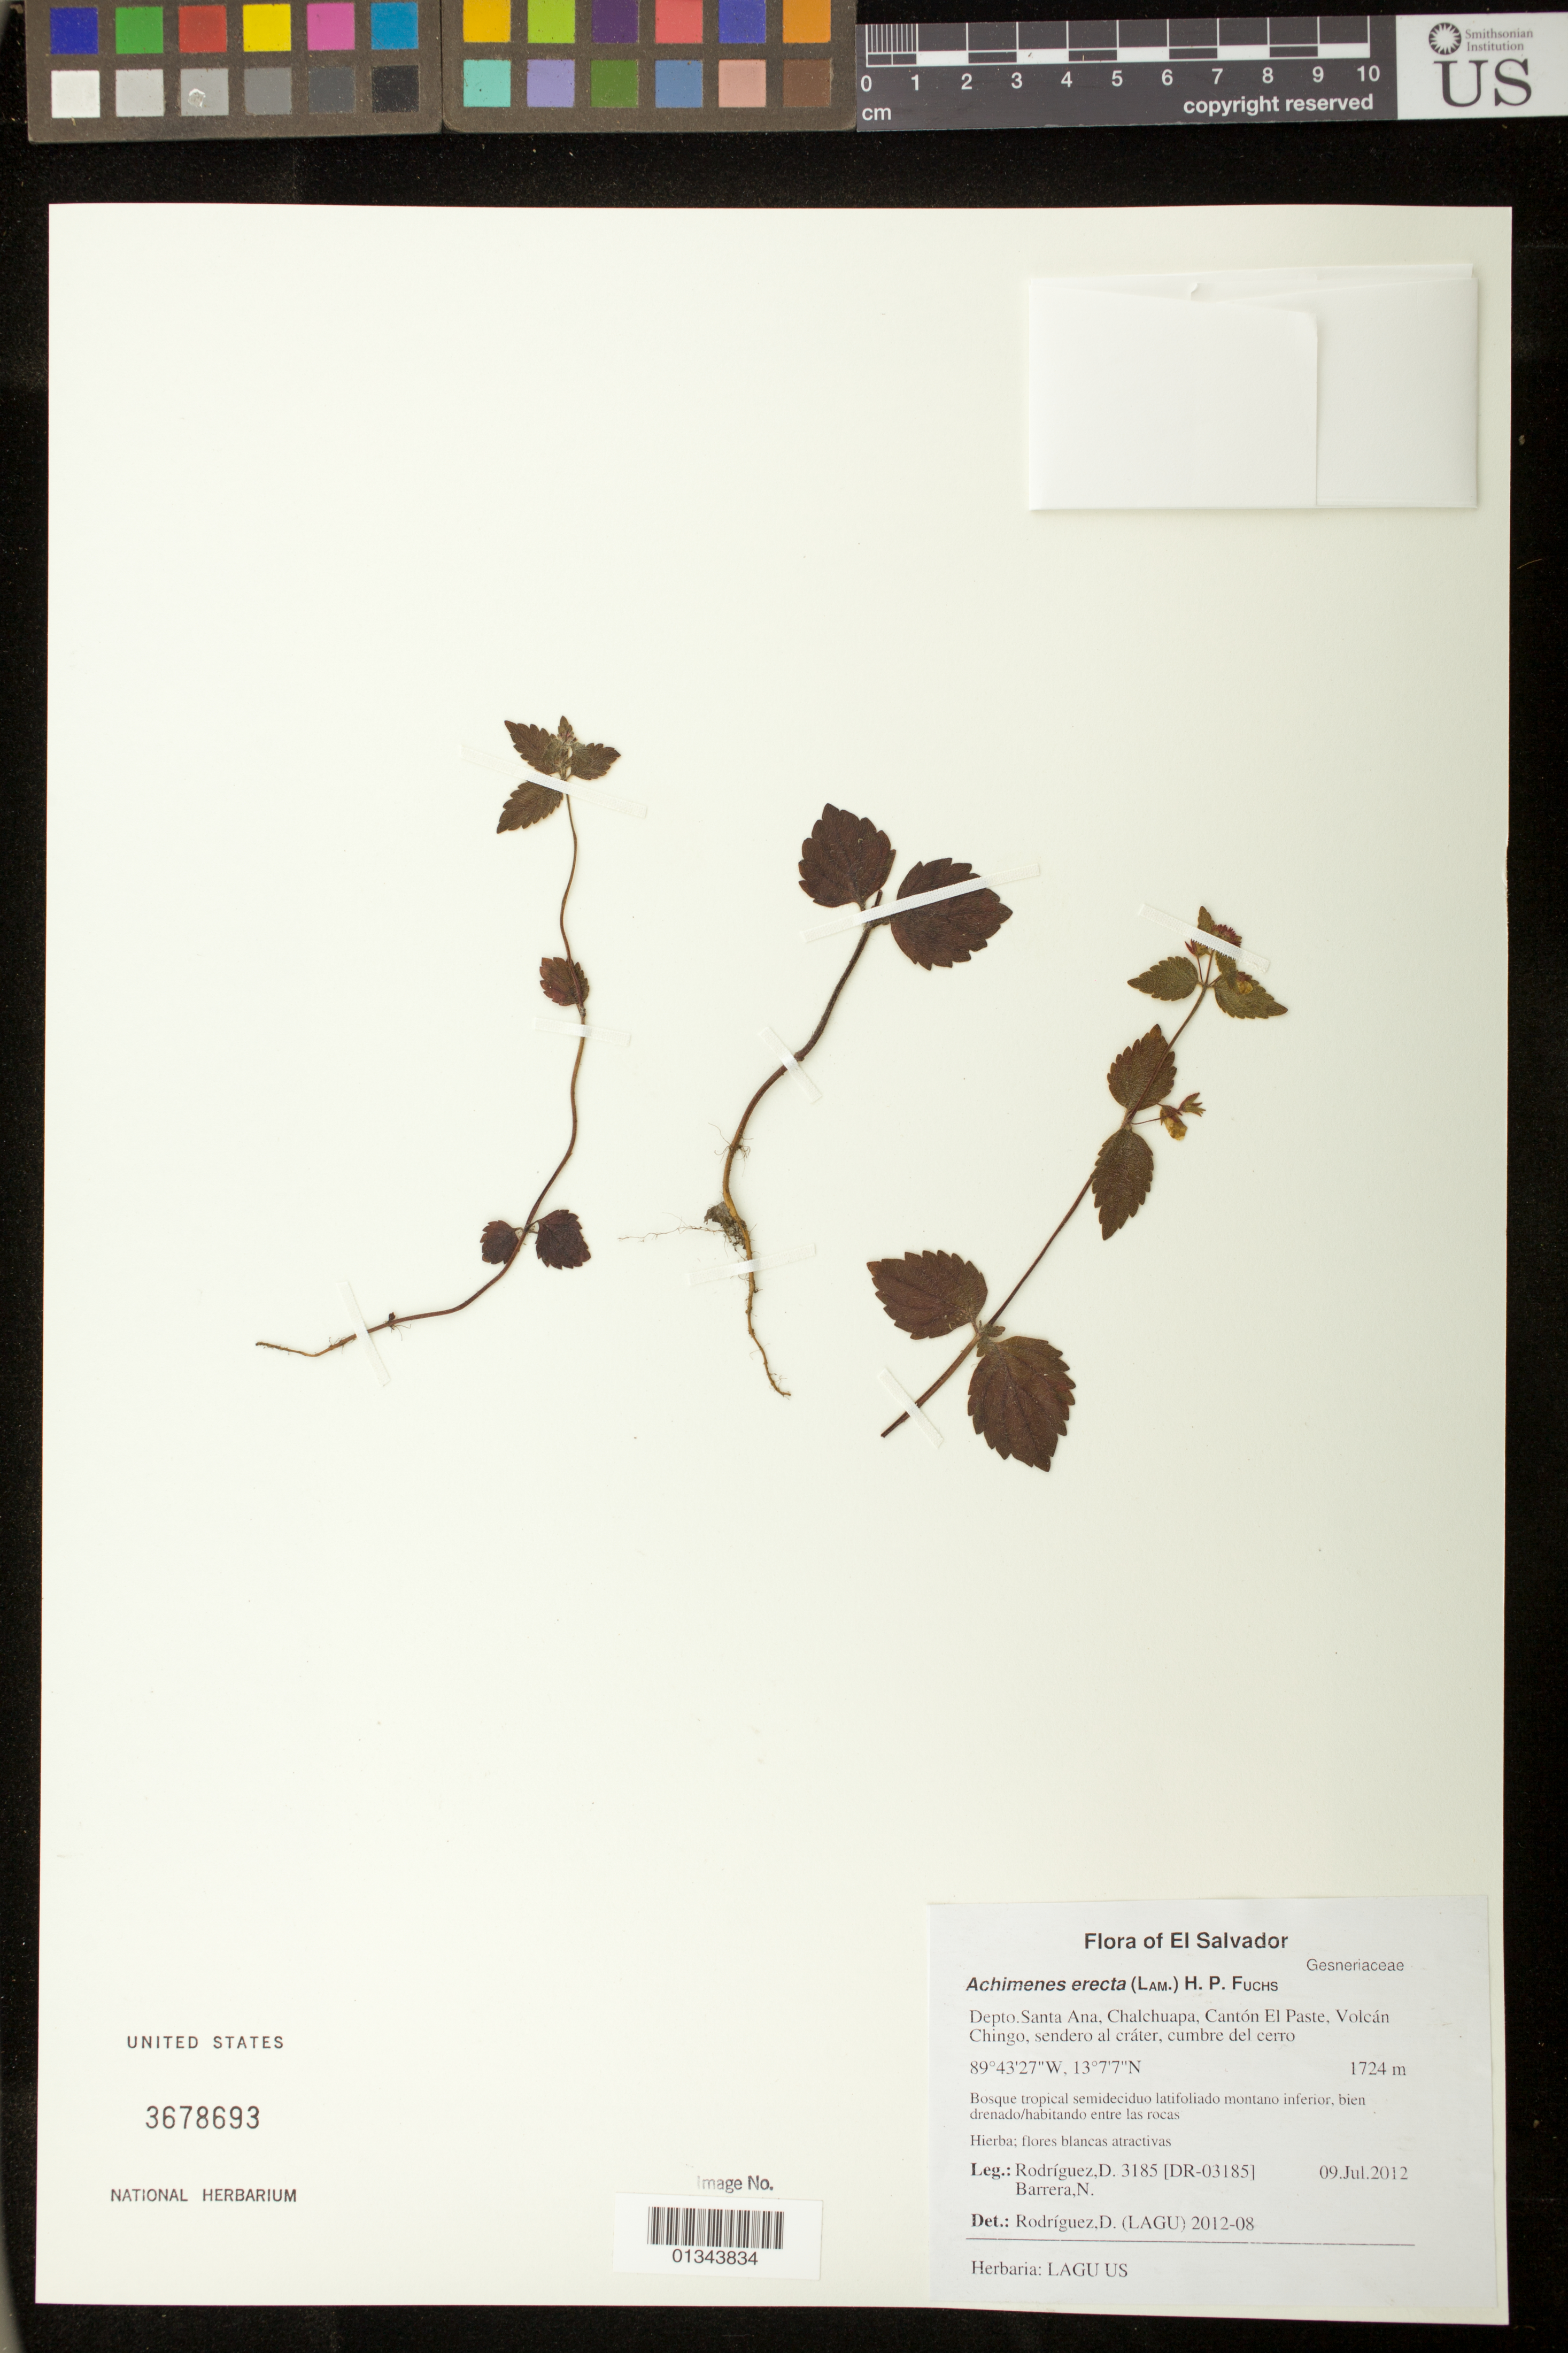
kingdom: Plantae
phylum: Tracheophyta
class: Magnoliopsida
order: Lamiales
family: Gesneriaceae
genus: Achimenes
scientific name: Achimenes erecta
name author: (Lam.) H.P. Fuchs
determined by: Rodriguez, D.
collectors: D. Rodriguez & N. Barrera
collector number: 3185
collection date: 2012-07-09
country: El Salvador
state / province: Santa Ana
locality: Chalchuapa, Canton El Paste, Volcan Chingo, sendero al crater, cumbre del cerro.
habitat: Bosque tropical semideciduo latifoliado montano inferior, bien drenado/habitando entre las rocas.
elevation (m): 1724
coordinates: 13 7 7 N, 89 43 27 W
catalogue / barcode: US 3678693